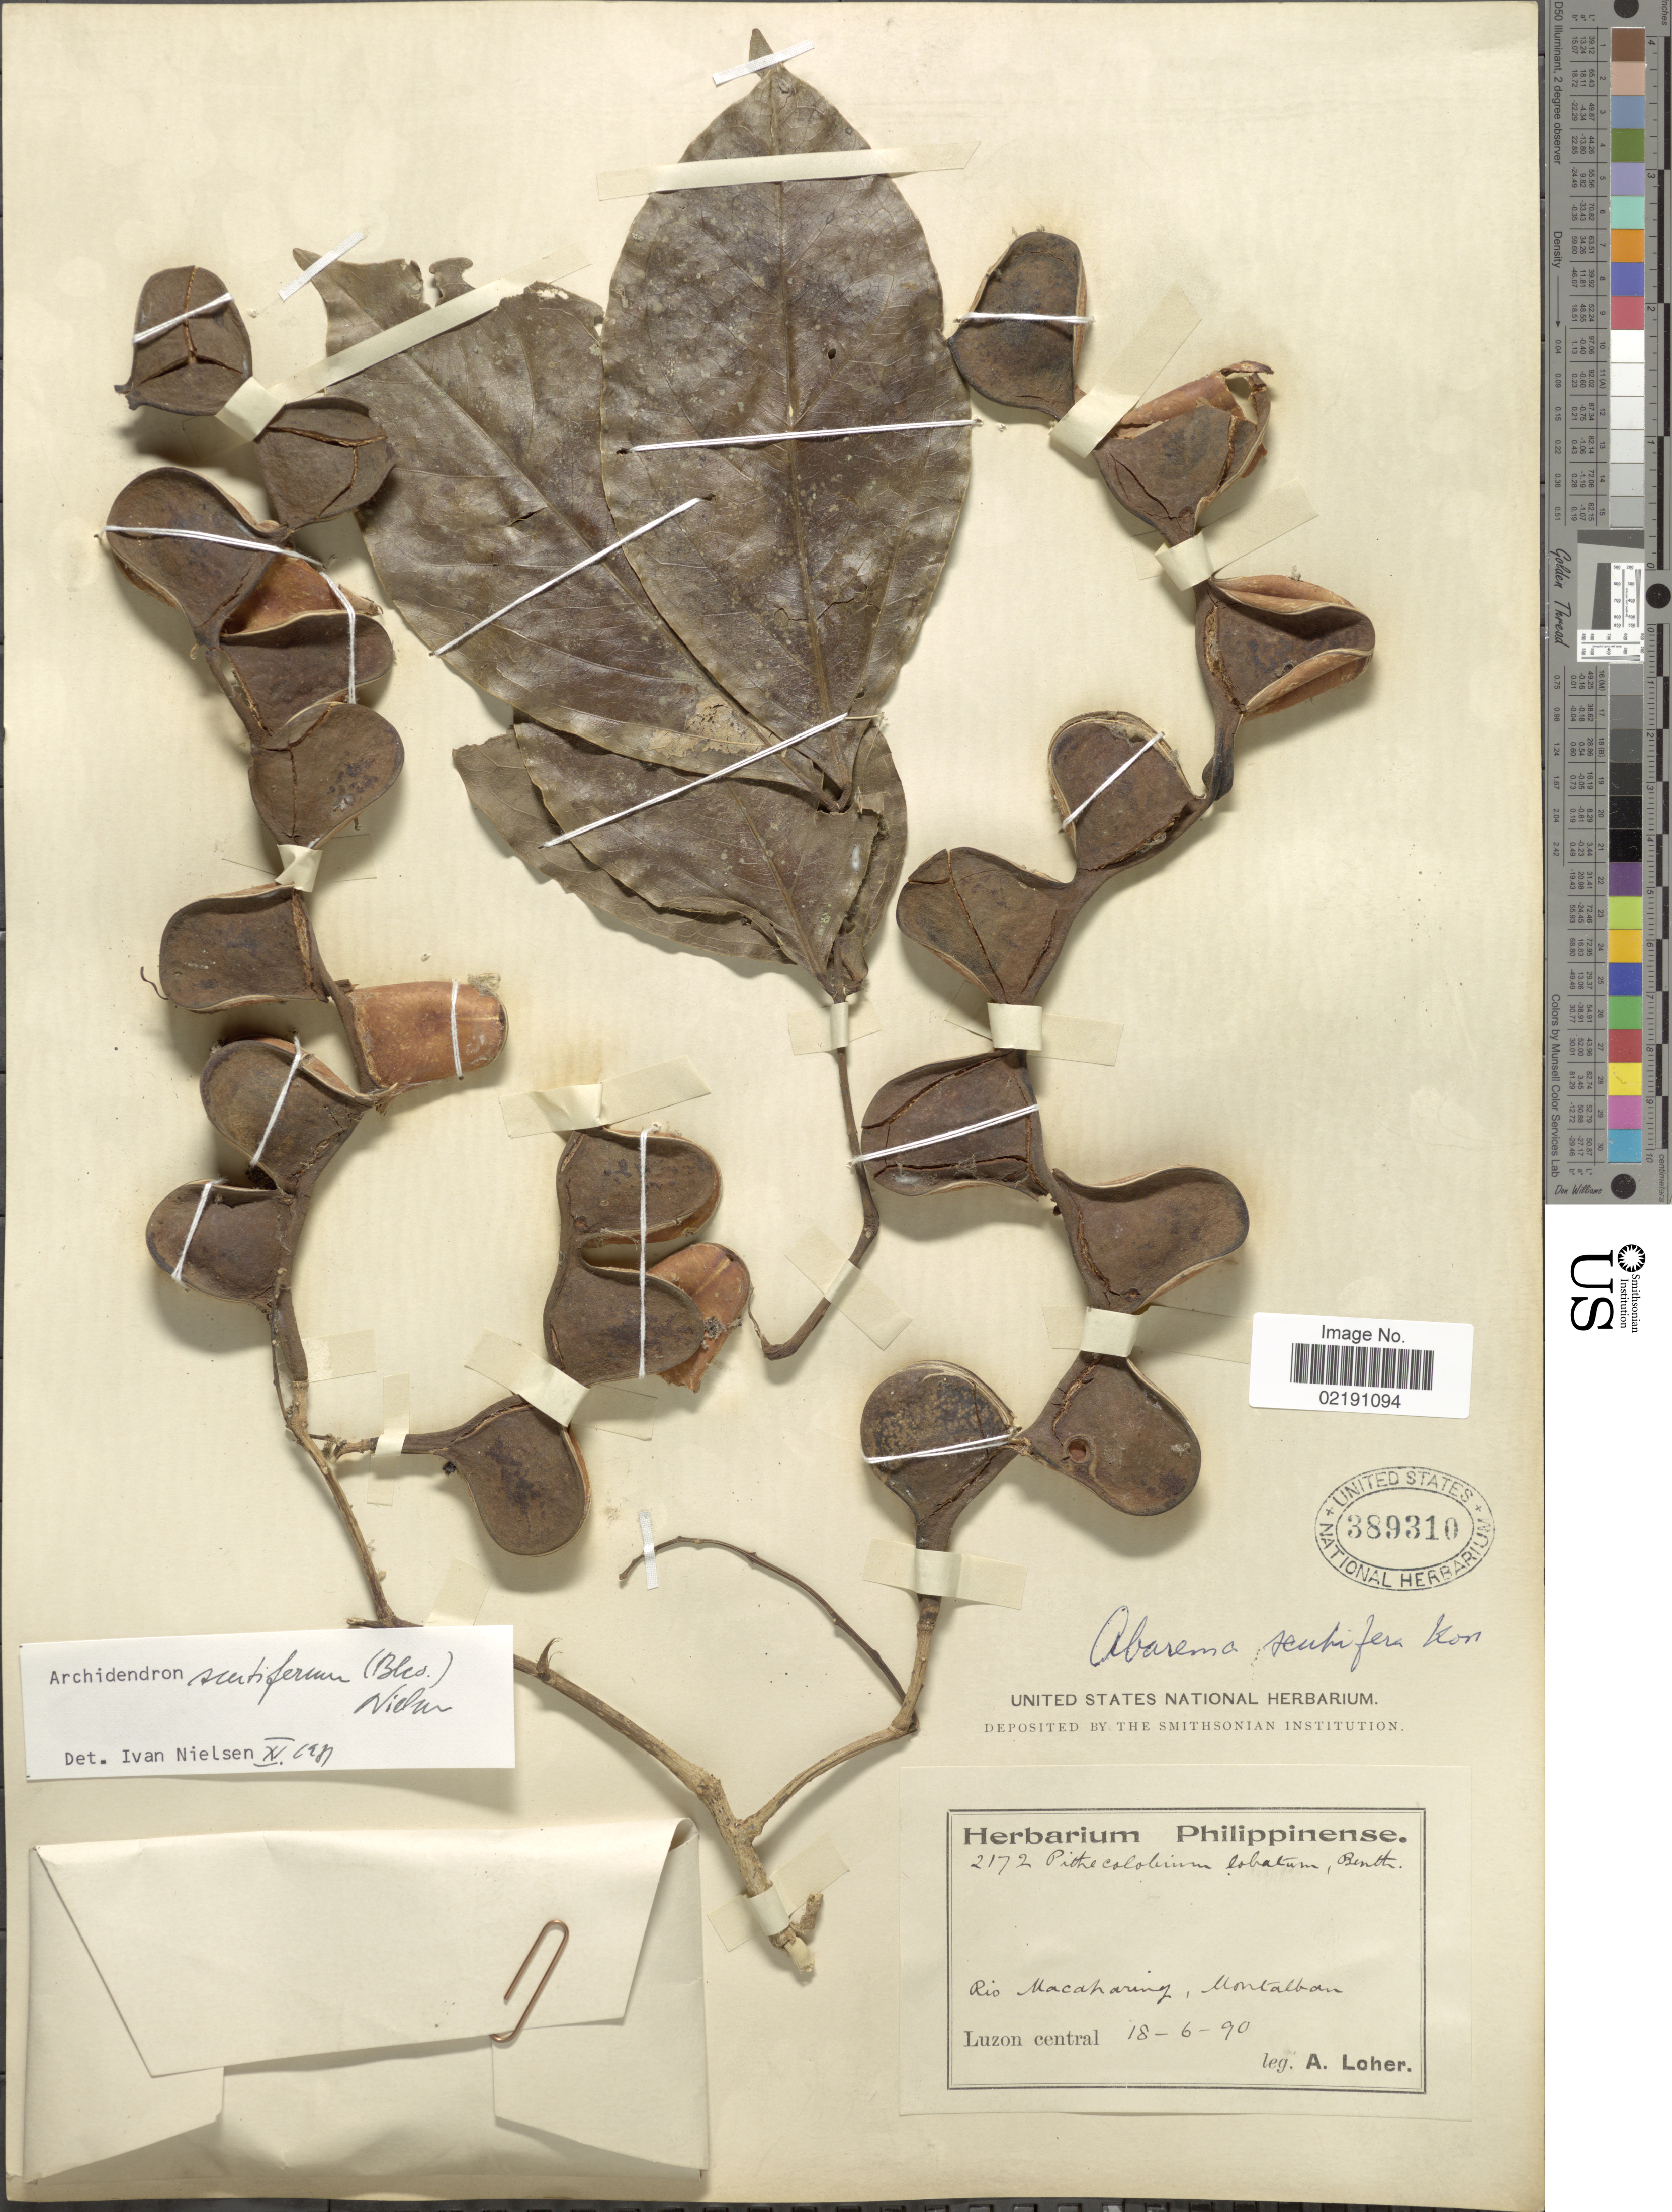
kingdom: Plantae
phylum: Tracheophyta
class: Magnoliopsida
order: Fabales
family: Fabaceae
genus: Archidendron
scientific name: Archidendron scutiferum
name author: (Blanco) I.C. Nielsen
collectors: A. Loher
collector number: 2172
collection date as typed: Transcribed d/m/y: 18/6/90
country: Philippines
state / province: Central Luzon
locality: Rio Macaharing, Montalban. Luzon central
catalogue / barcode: US 389310